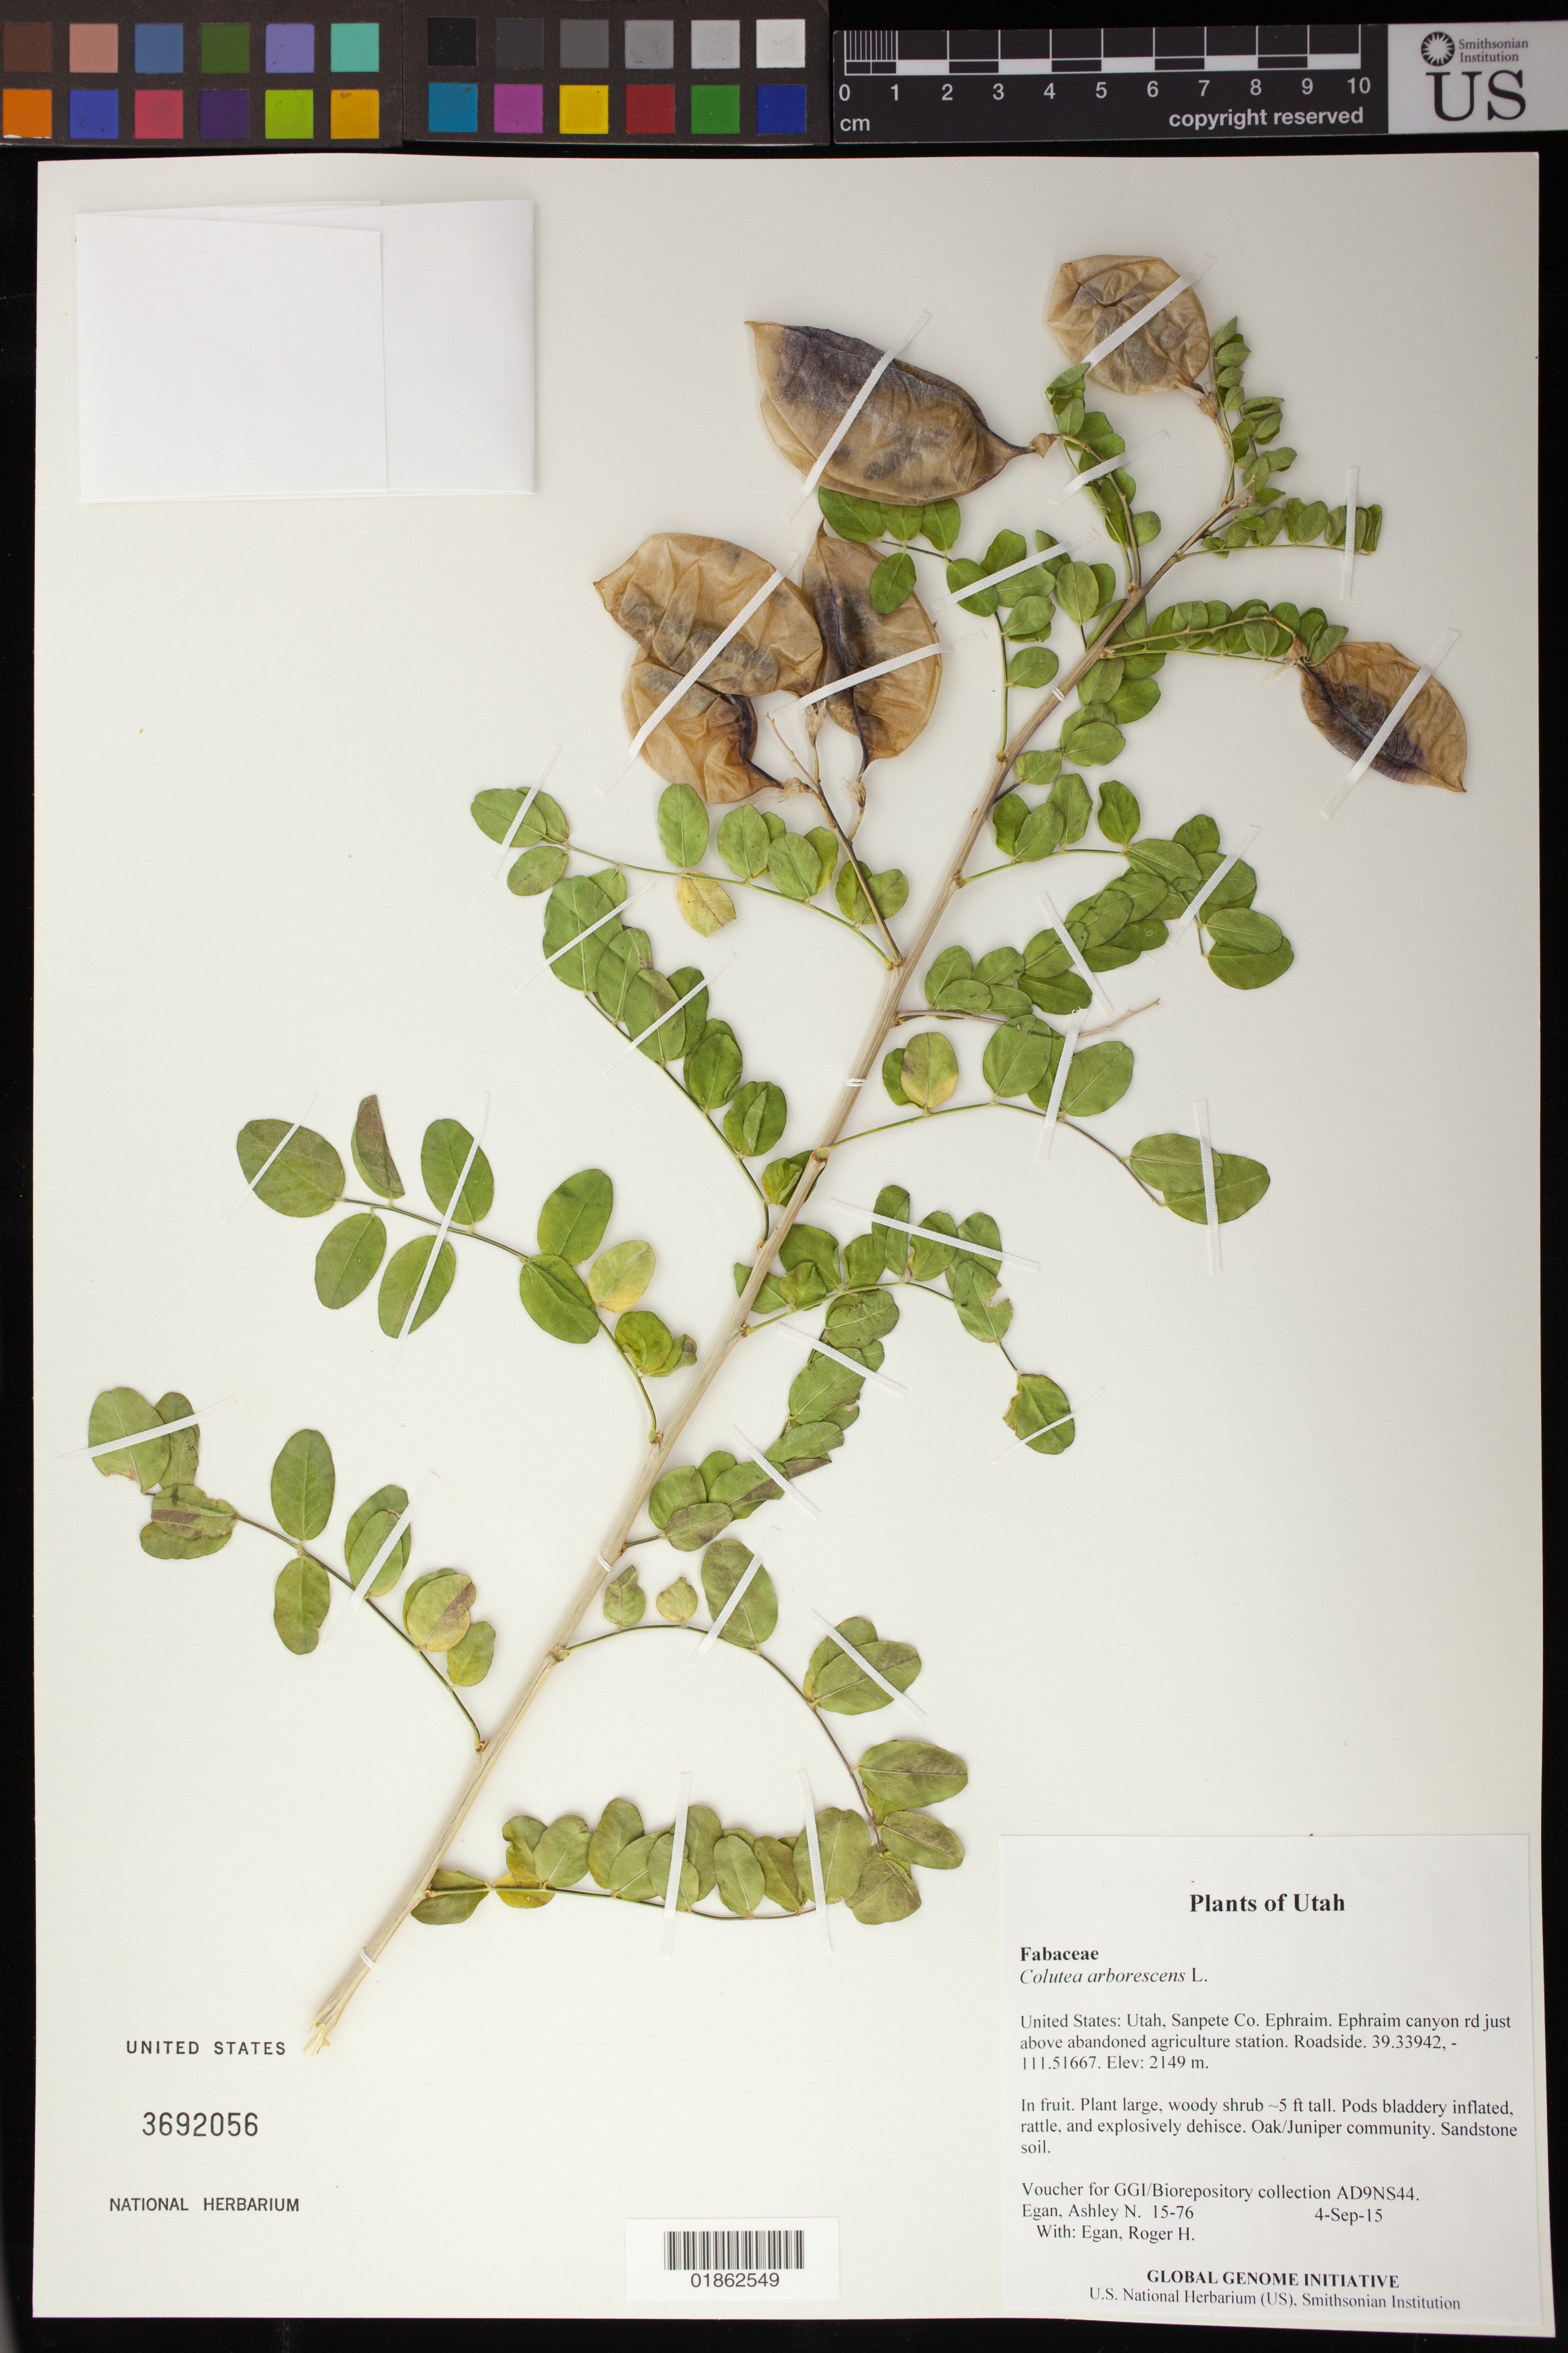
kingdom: Plantae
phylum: Tracheophyta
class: Magnoliopsida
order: Fabales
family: Fabaceae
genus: Colutea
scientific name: Colutea arborescens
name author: L.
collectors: A. N. Egan & R. H. Egan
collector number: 15-76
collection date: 2015-09-04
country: United States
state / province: Utah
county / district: Sanpete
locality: Ephraim. Ephraim canyon rd just above abandoned agriculture station. Roadside.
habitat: Oak/Juniper community. Saily, sandstone soil.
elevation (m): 2149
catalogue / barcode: US 3692056